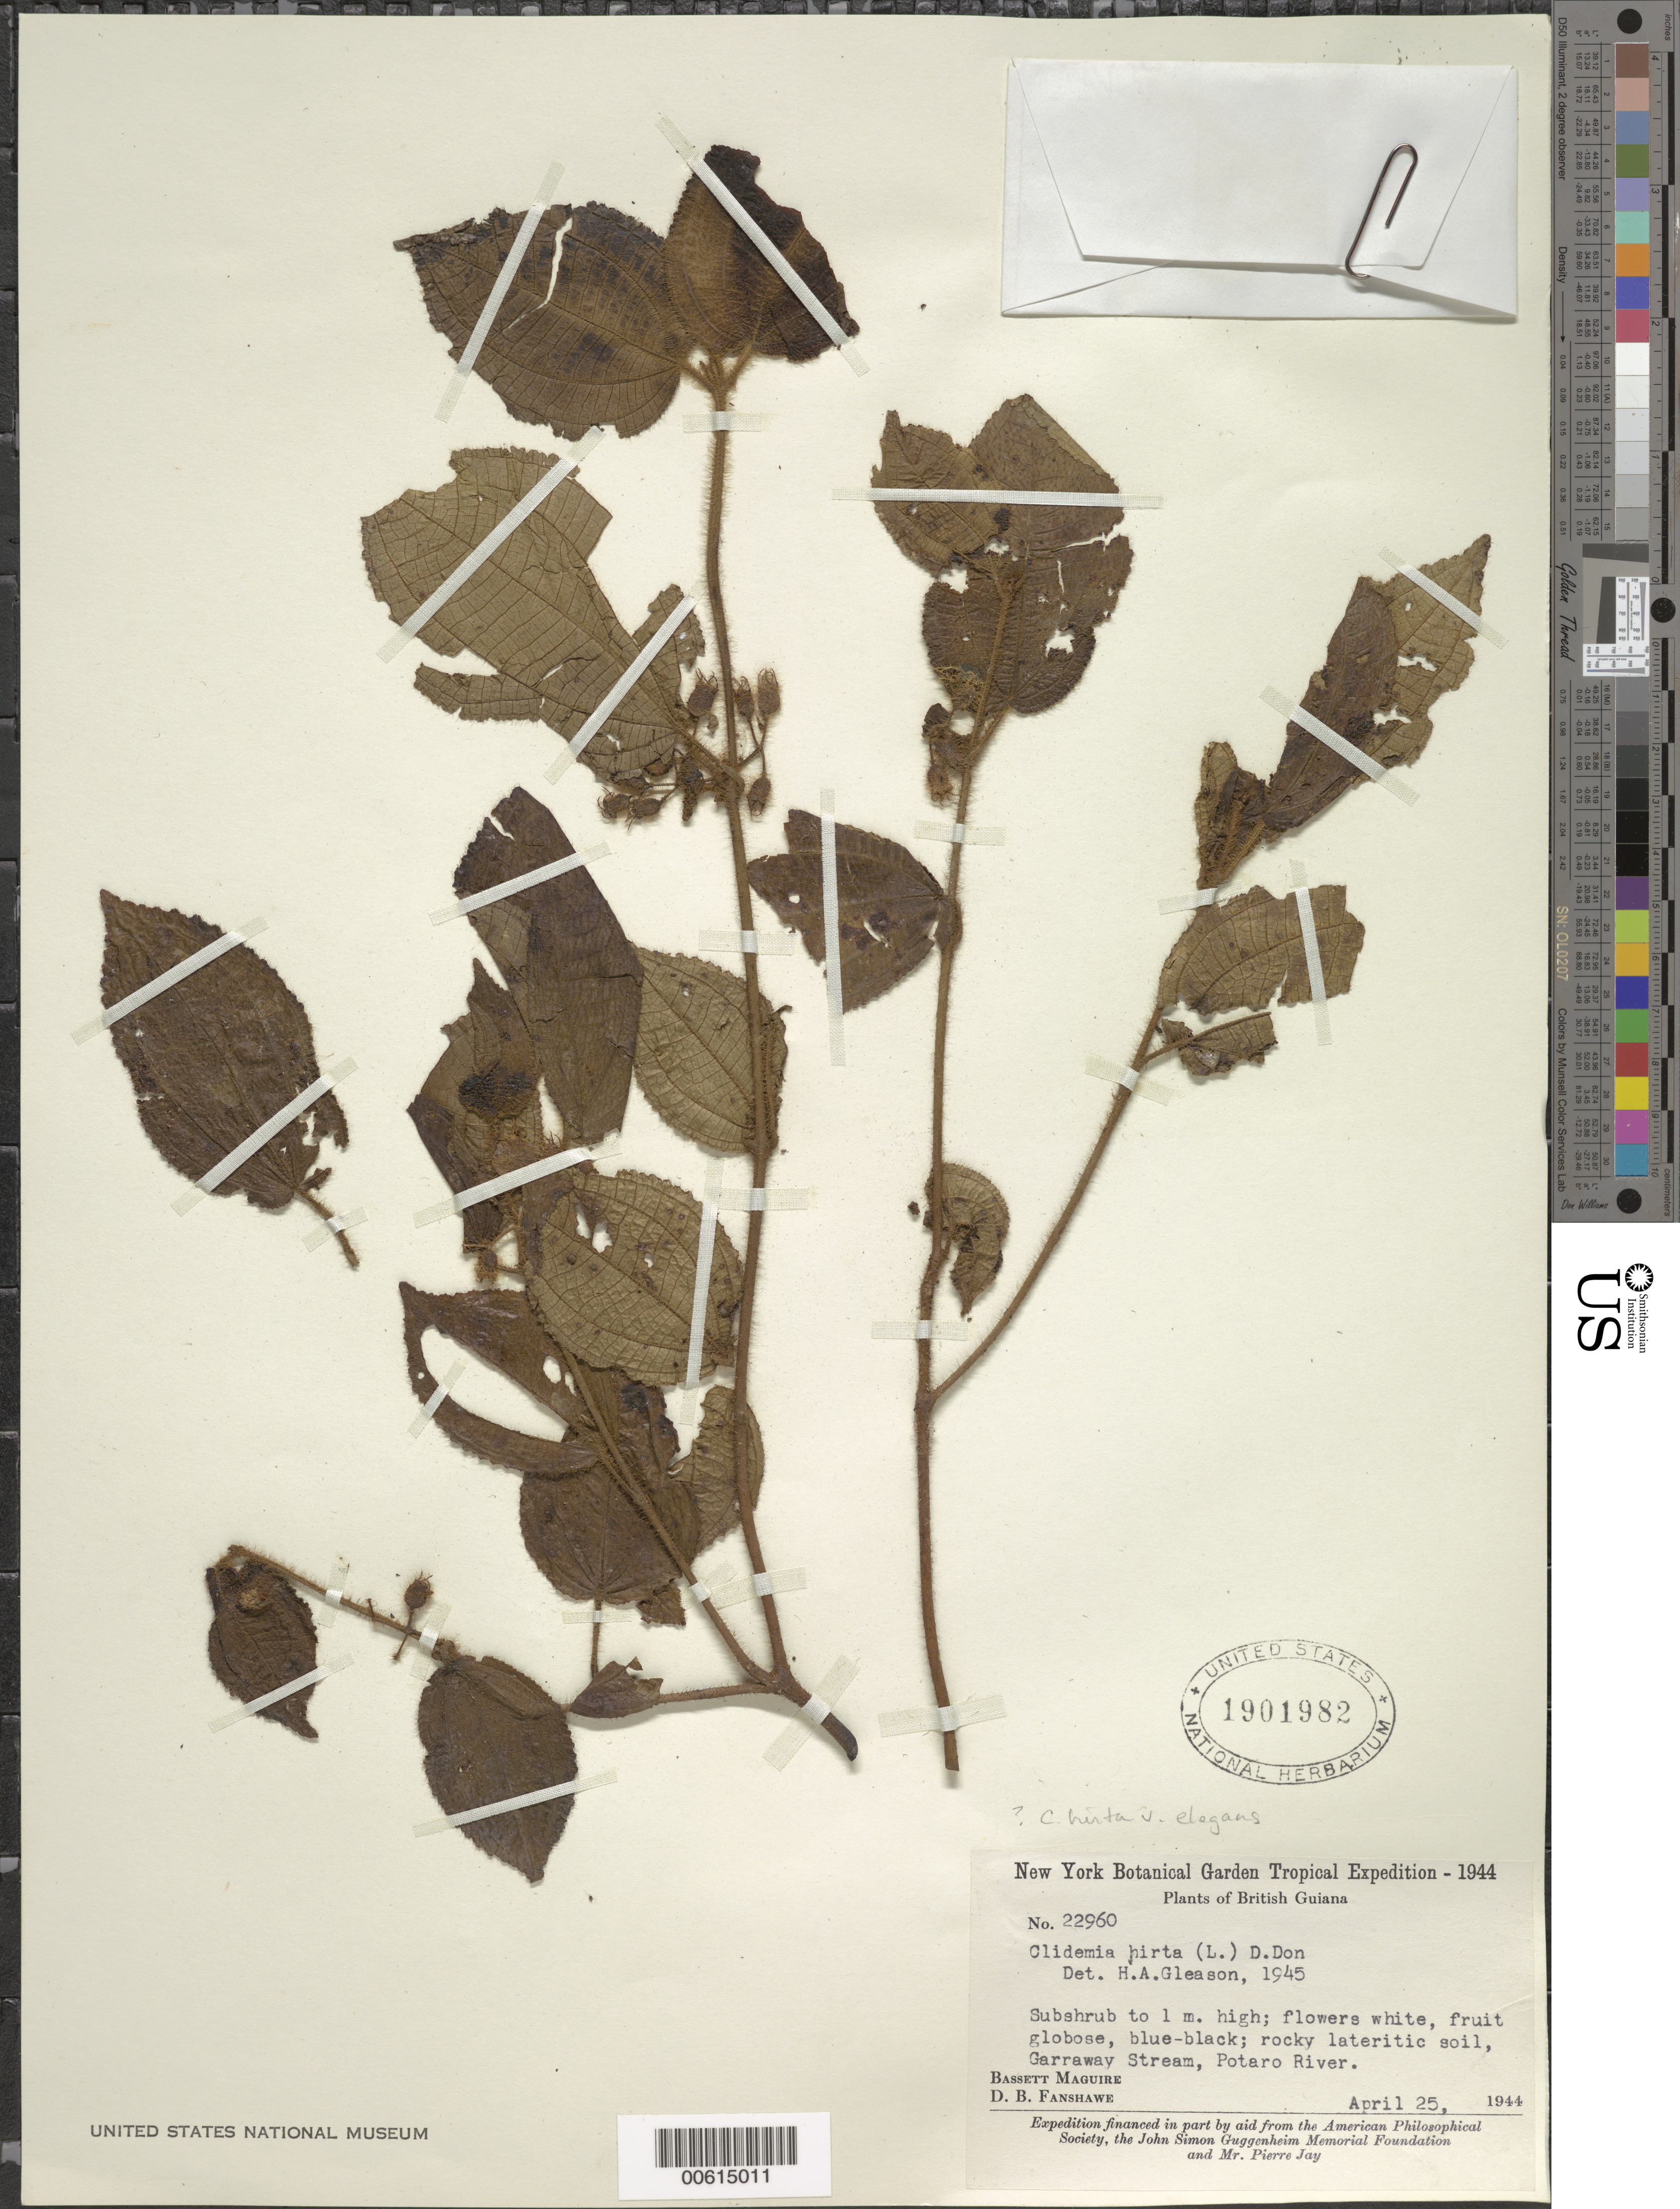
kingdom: Plantae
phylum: Tracheophyta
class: Magnoliopsida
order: Myrtales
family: Melastomataceae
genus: Clidemia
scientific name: Clidemia hirta var. elegans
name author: (Aubl.) Griseb.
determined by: Gleason, H. A.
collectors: B. Maguire & D. B. Fanshawe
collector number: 22960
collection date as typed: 25-Apr-44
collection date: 1944-04-25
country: Guyana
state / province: Potaro-Siparuni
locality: Garraway Stream, Potaro River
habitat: Rocky lateritic soil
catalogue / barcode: US 1901982